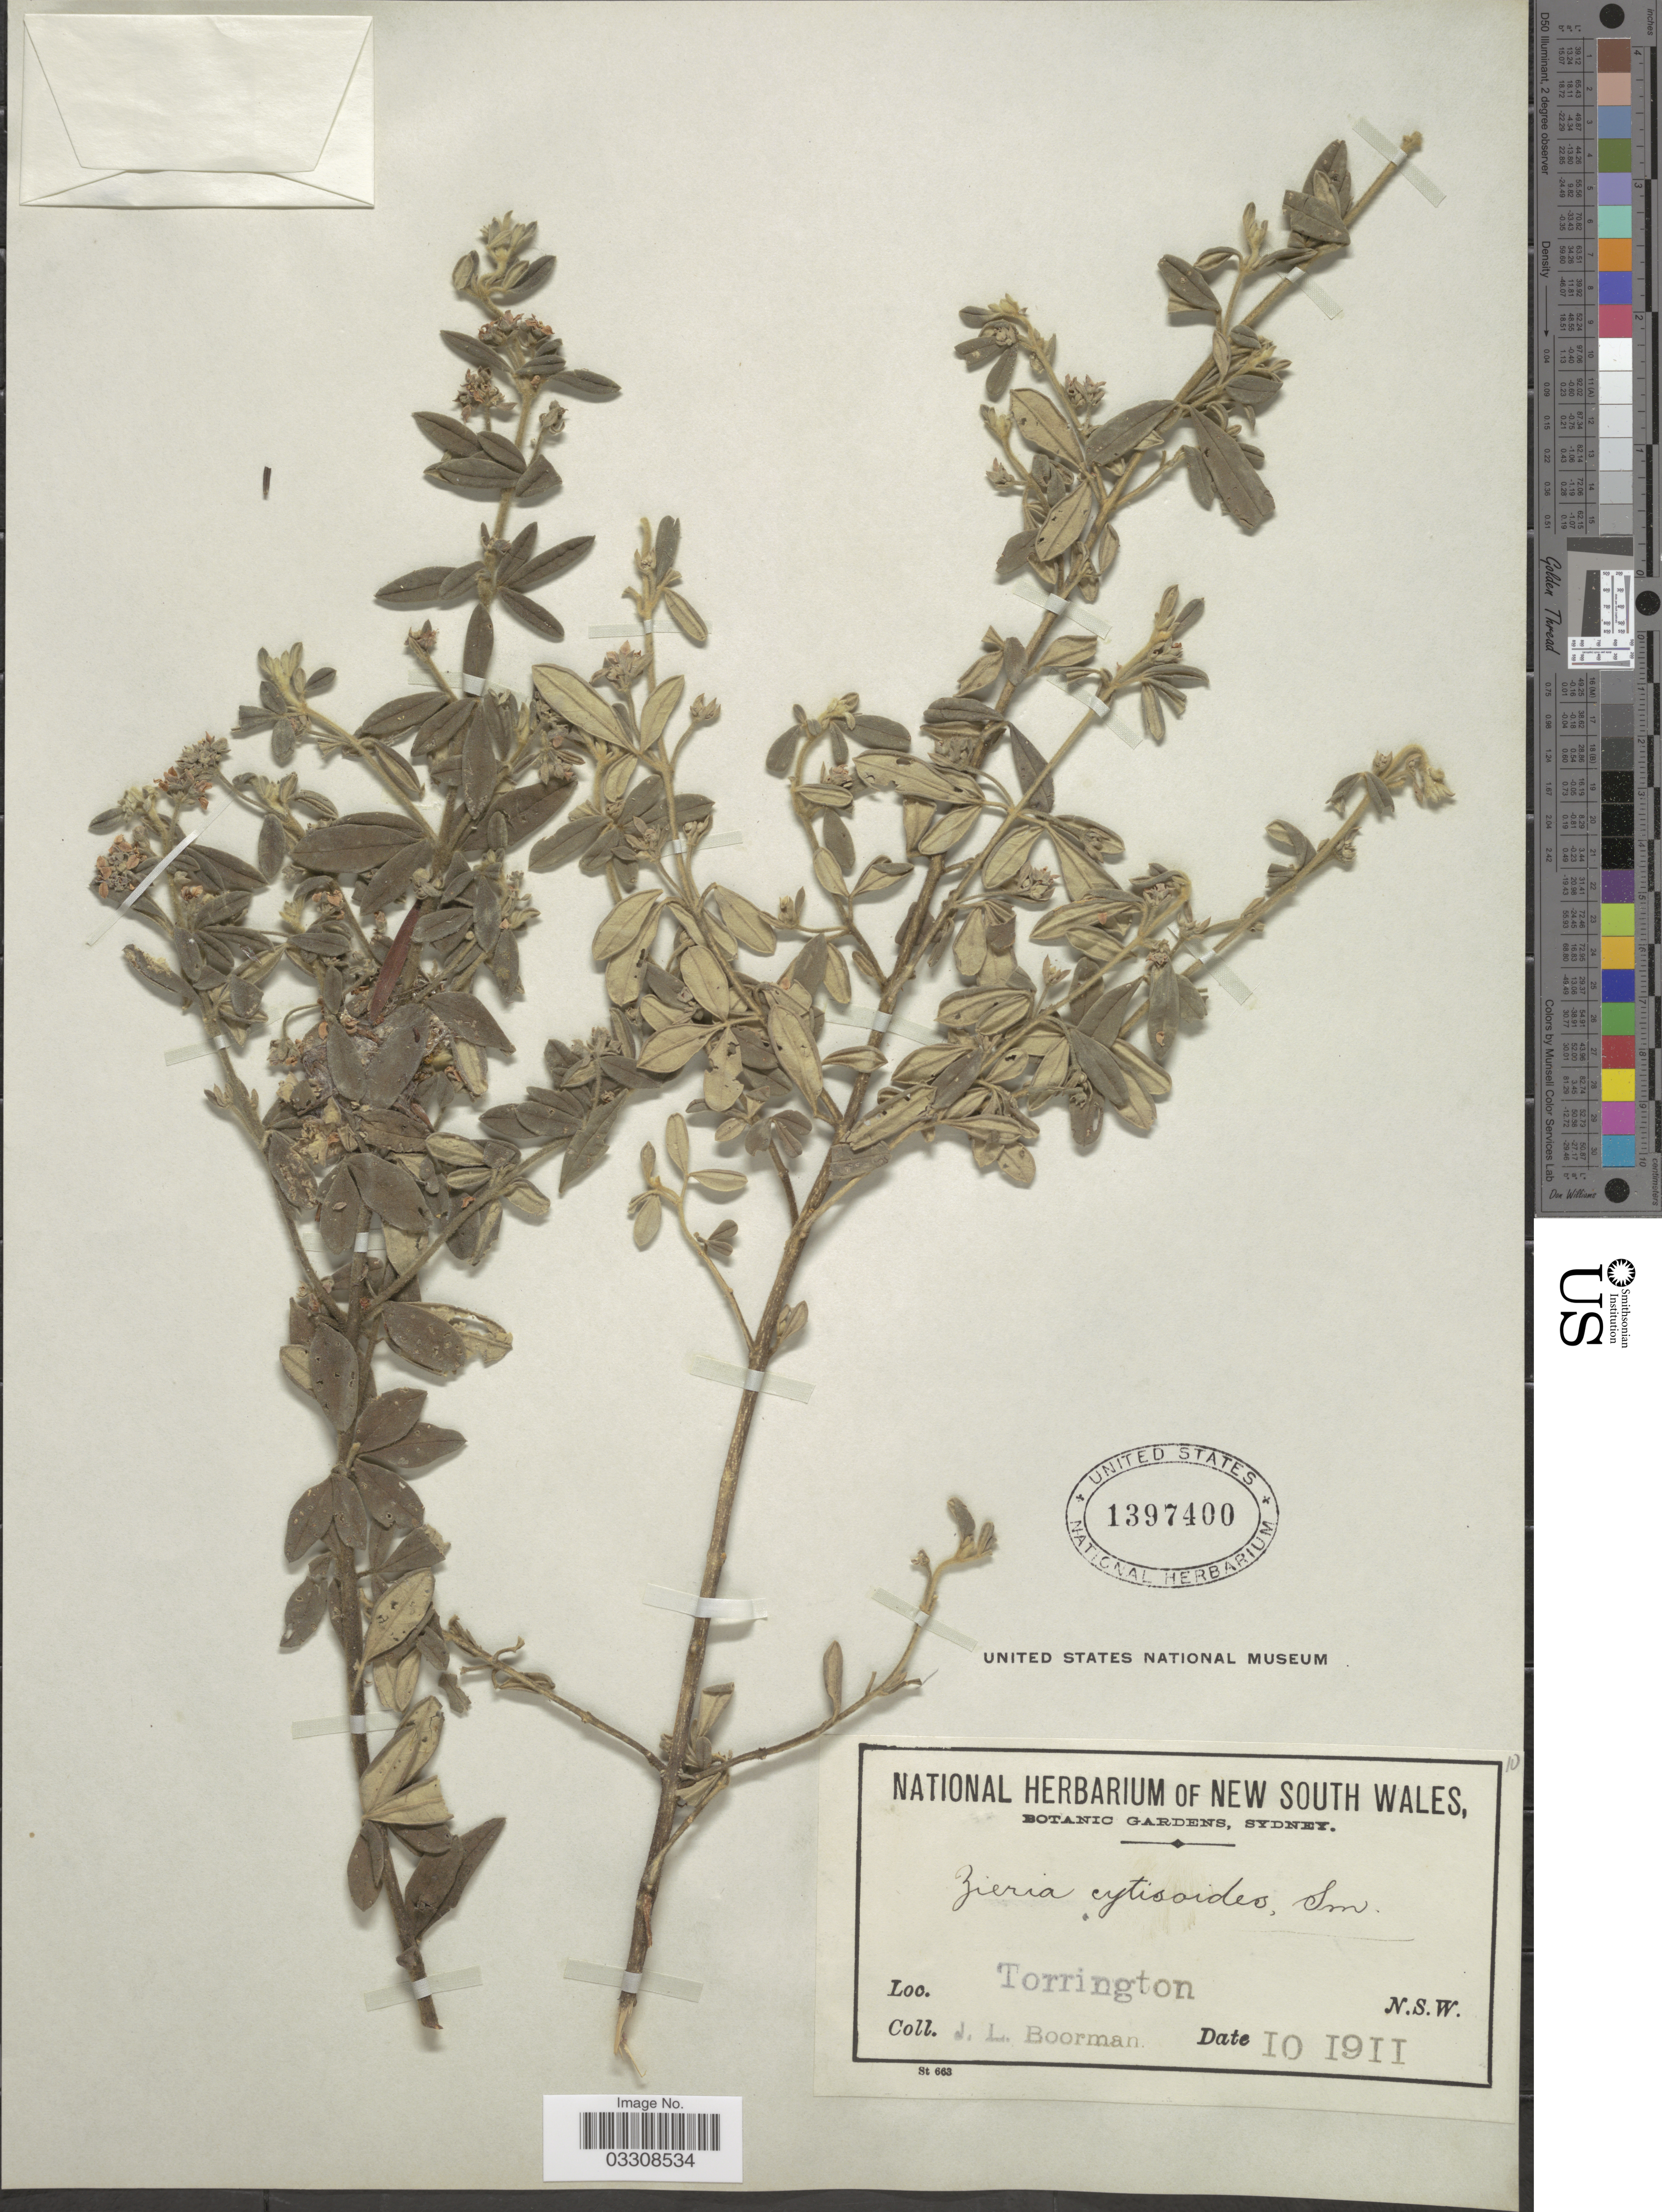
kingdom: Plantae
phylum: Tracheophyta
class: Magnoliopsida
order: Sapindales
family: Rutaceae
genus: Zieria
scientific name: Zieria cytisoides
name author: Sm.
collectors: J. Boorman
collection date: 1911-10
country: Australia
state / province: New South Wales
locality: Torrington.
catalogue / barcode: US 1397400